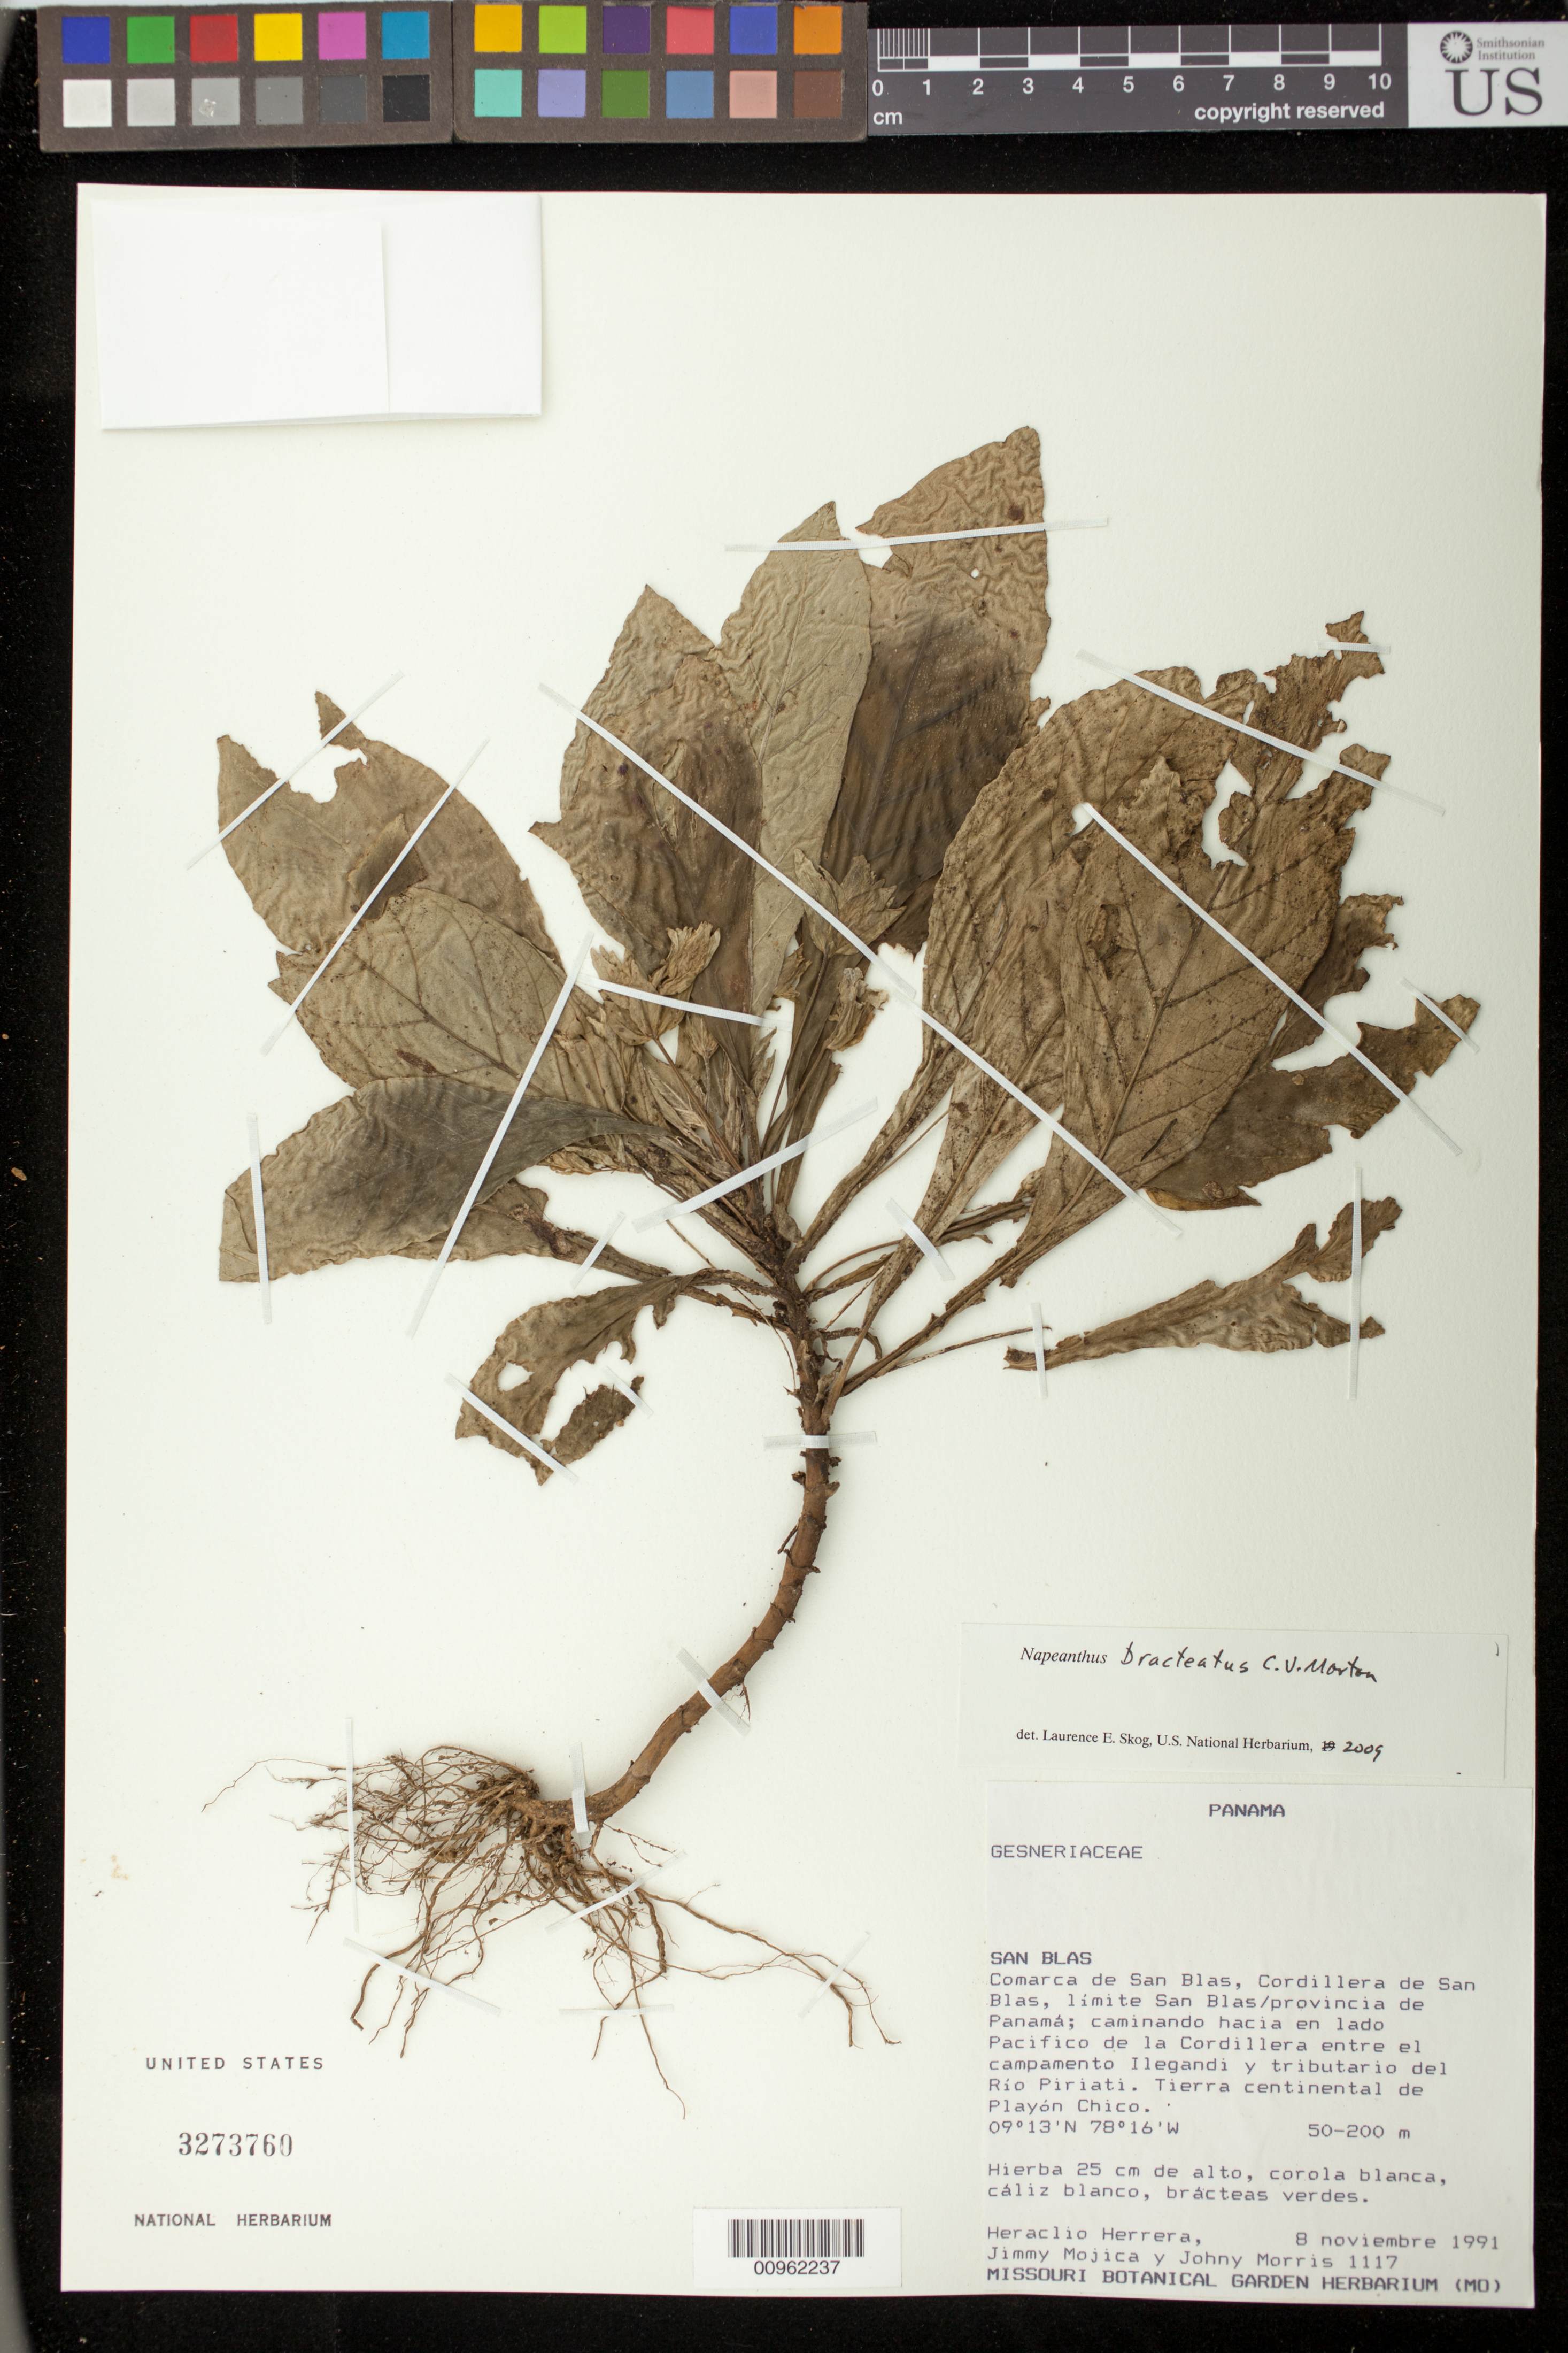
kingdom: Plantae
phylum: Tracheophyta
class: Magnoliopsida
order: Lamiales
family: Gesneriaceae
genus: Napeanthus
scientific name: Napeanthus bracteatus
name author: C.V. Morton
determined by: Barrie, F. R.; Skog, Laurence E.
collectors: H. Herrera, J. Mojica & J. Morris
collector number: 1117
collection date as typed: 08 Nov 1991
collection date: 1991-11-08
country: Panama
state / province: Kuna Yala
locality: Comarca San Blas, Cordillera de San Blas, límite San Blas/provincia de Panamá; caminando hacia en lado Pacifico de la cordillera entre el campamento Ilegandi y tributario del Río Piriati. Tierra centinental de Playón Chico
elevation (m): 50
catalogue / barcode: US 3273760